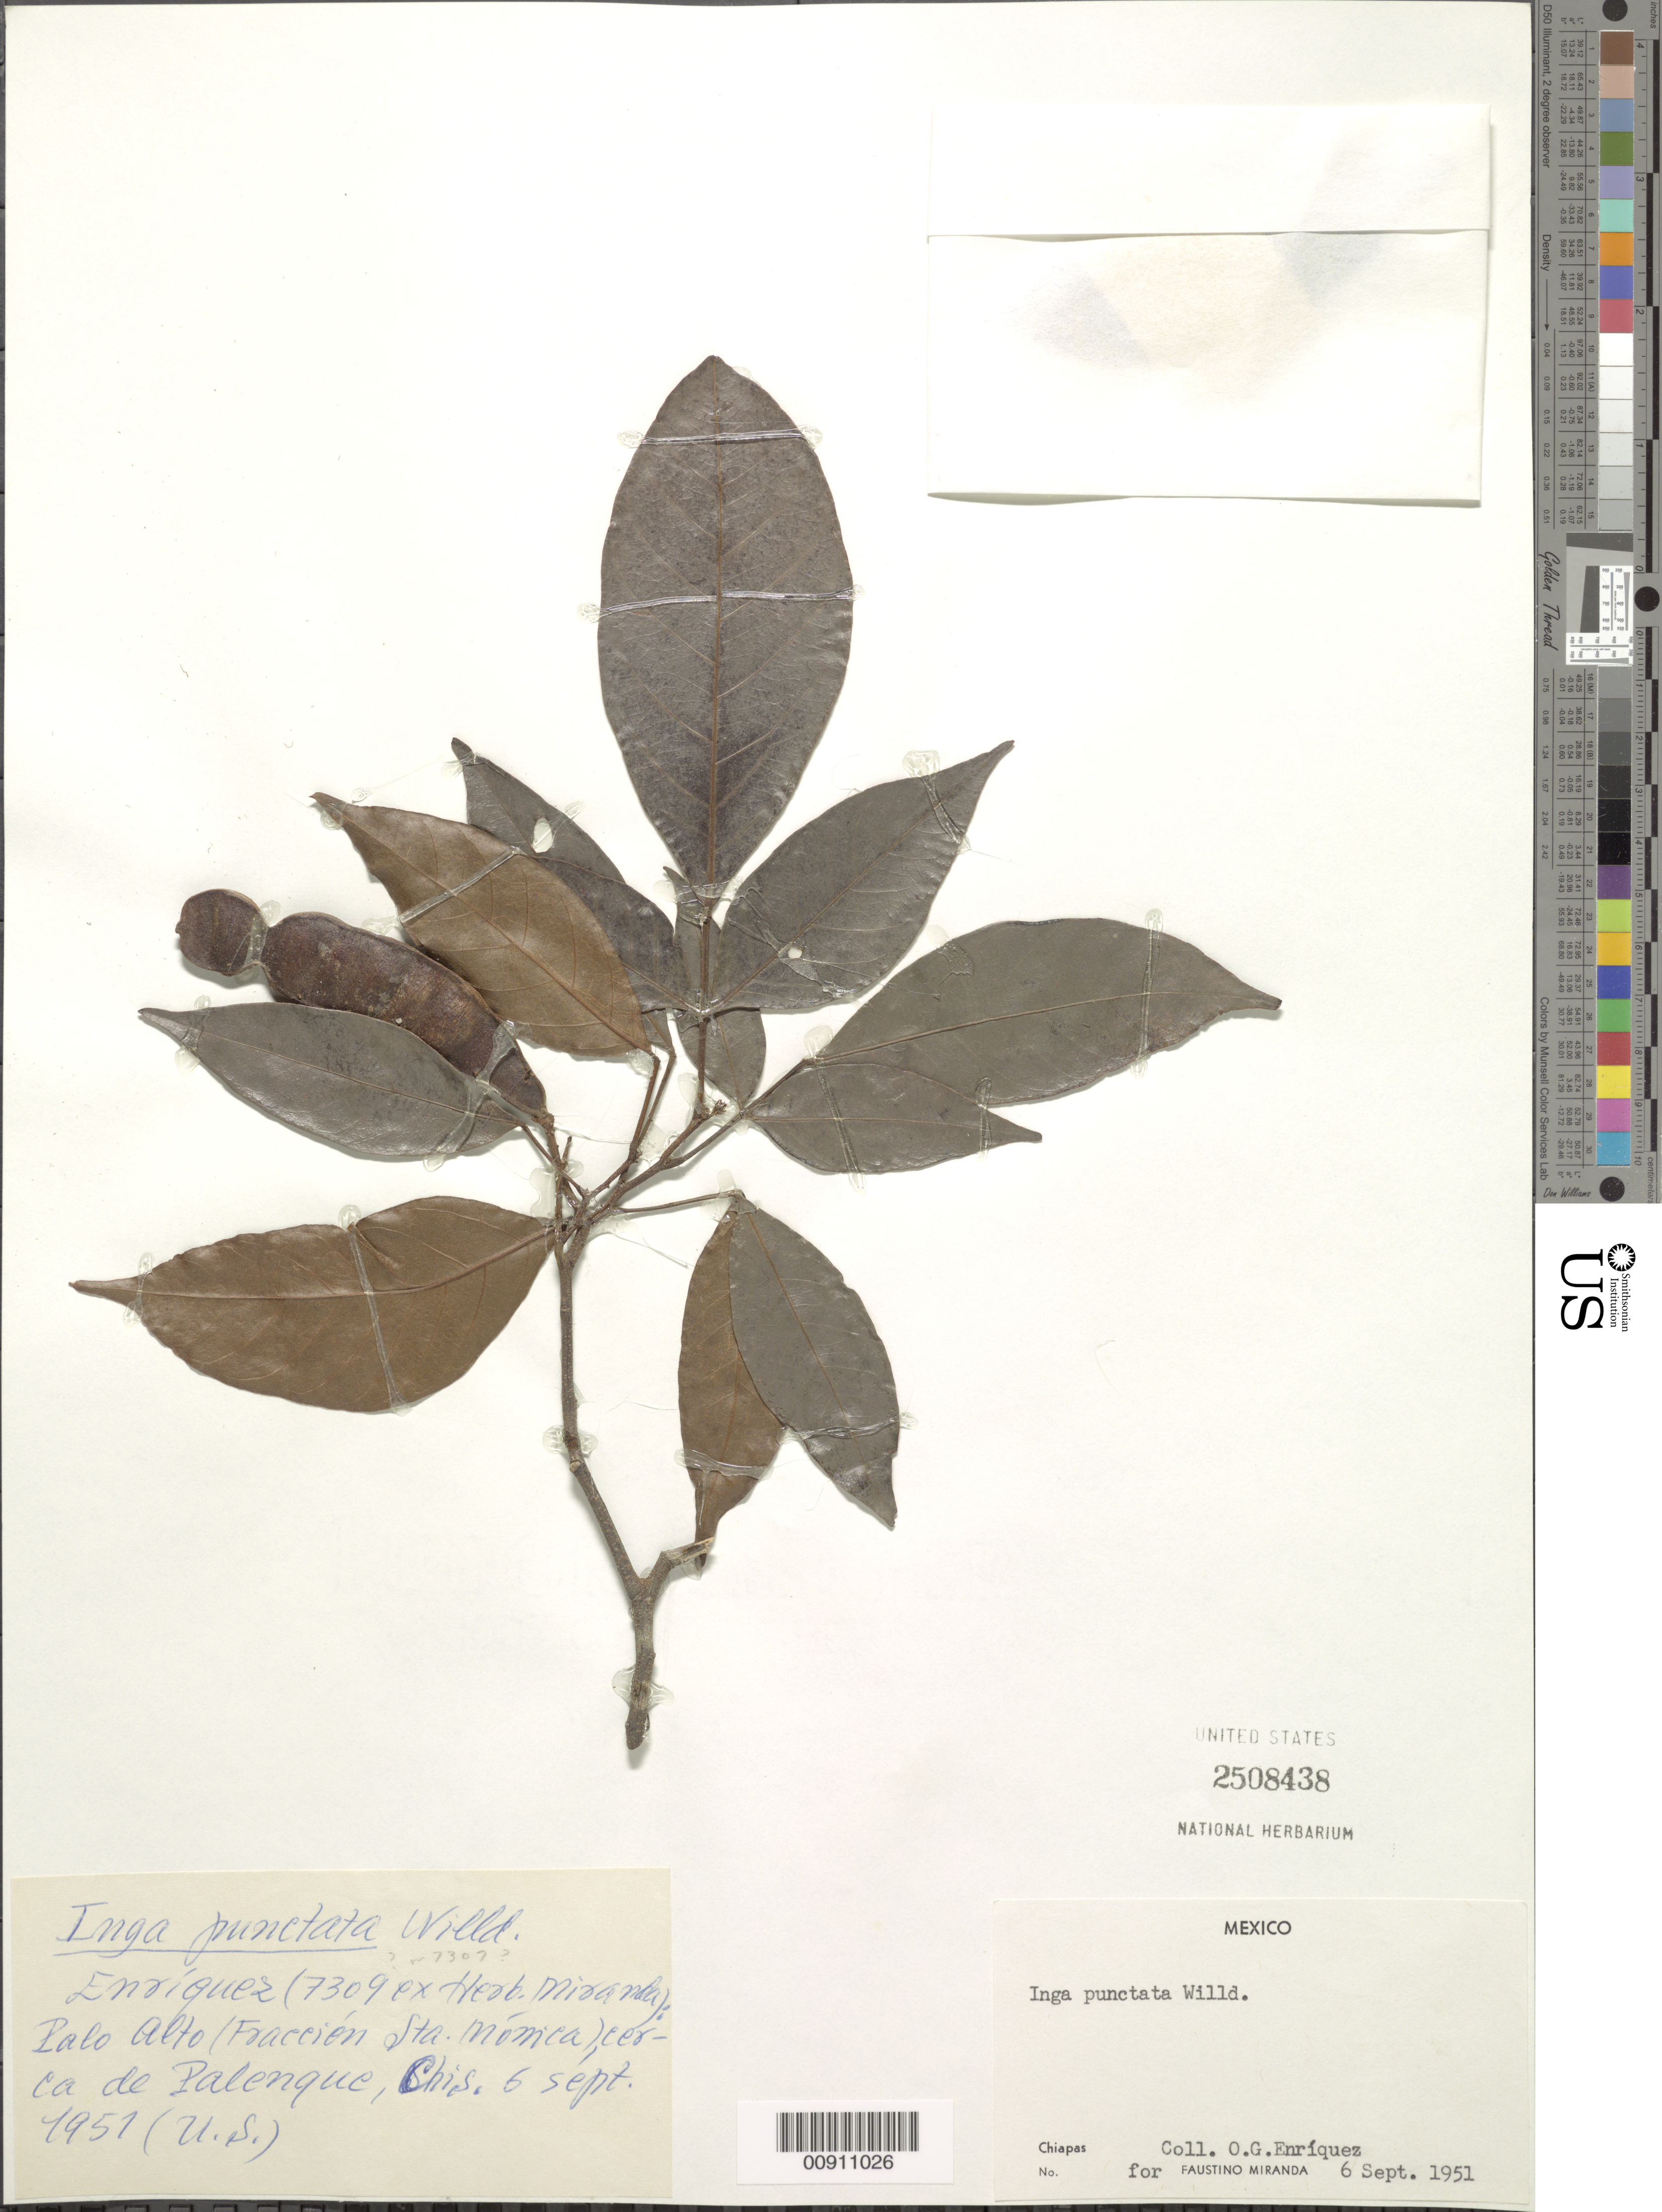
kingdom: Plantae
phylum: Tracheophyta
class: Magnoliopsida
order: Fabales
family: Fabaceae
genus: Inga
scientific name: Inga punctata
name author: Willd.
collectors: O. Enriquez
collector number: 7309 Ex Herb. Miranda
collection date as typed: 06 Sep 1951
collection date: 1951-09-06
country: Mexico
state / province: Chiapas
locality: Palo Alto (Fracción Sta. Mónica), cerca de Palenque, Chiapas.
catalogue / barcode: US 2508438